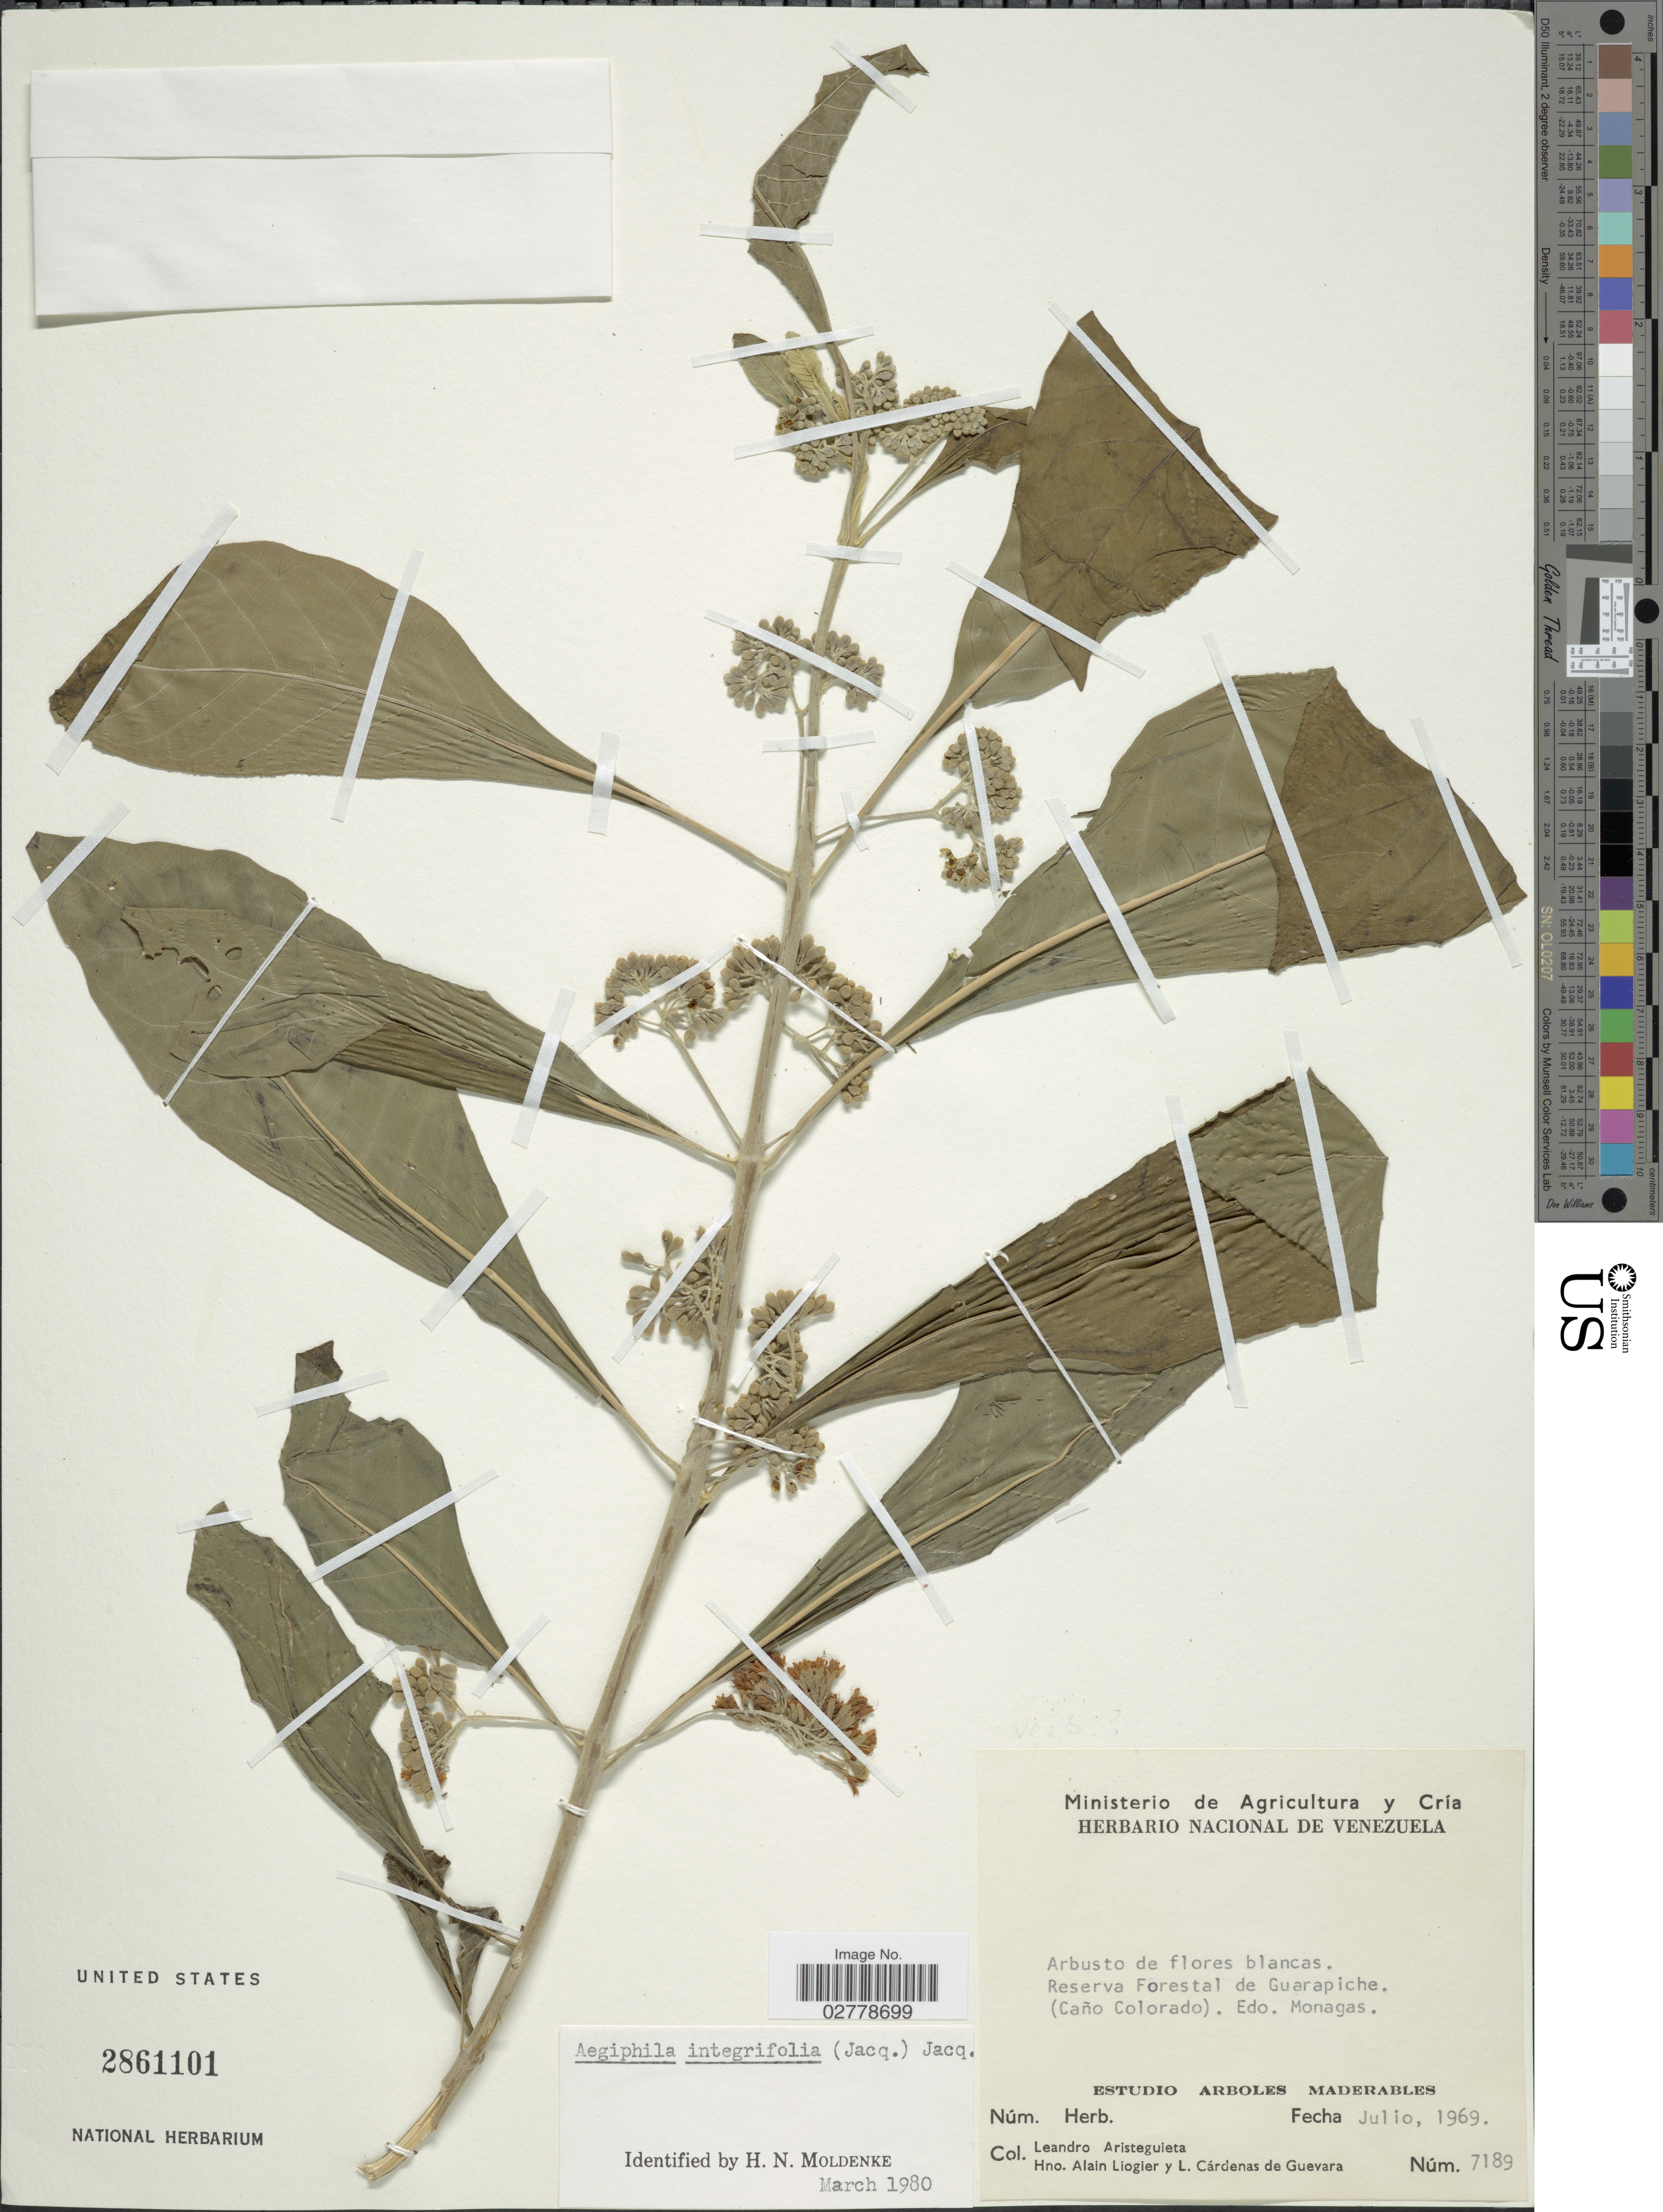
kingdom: Plantae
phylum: Tracheophyta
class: Magnoliopsida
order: Lamiales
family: Lamiaceae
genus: Aegiphila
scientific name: Aegiphila integrifolia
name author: (Jacq.) B.D. Jacks.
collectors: L. Aristeguieta, A. H. Liogier & L. De Guevara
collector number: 7189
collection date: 1969-07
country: Venezuela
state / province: Monagas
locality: Reserva Forestal de Guarapiche. (Caño Colorado). Edo. Monagas.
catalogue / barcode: US 2861101